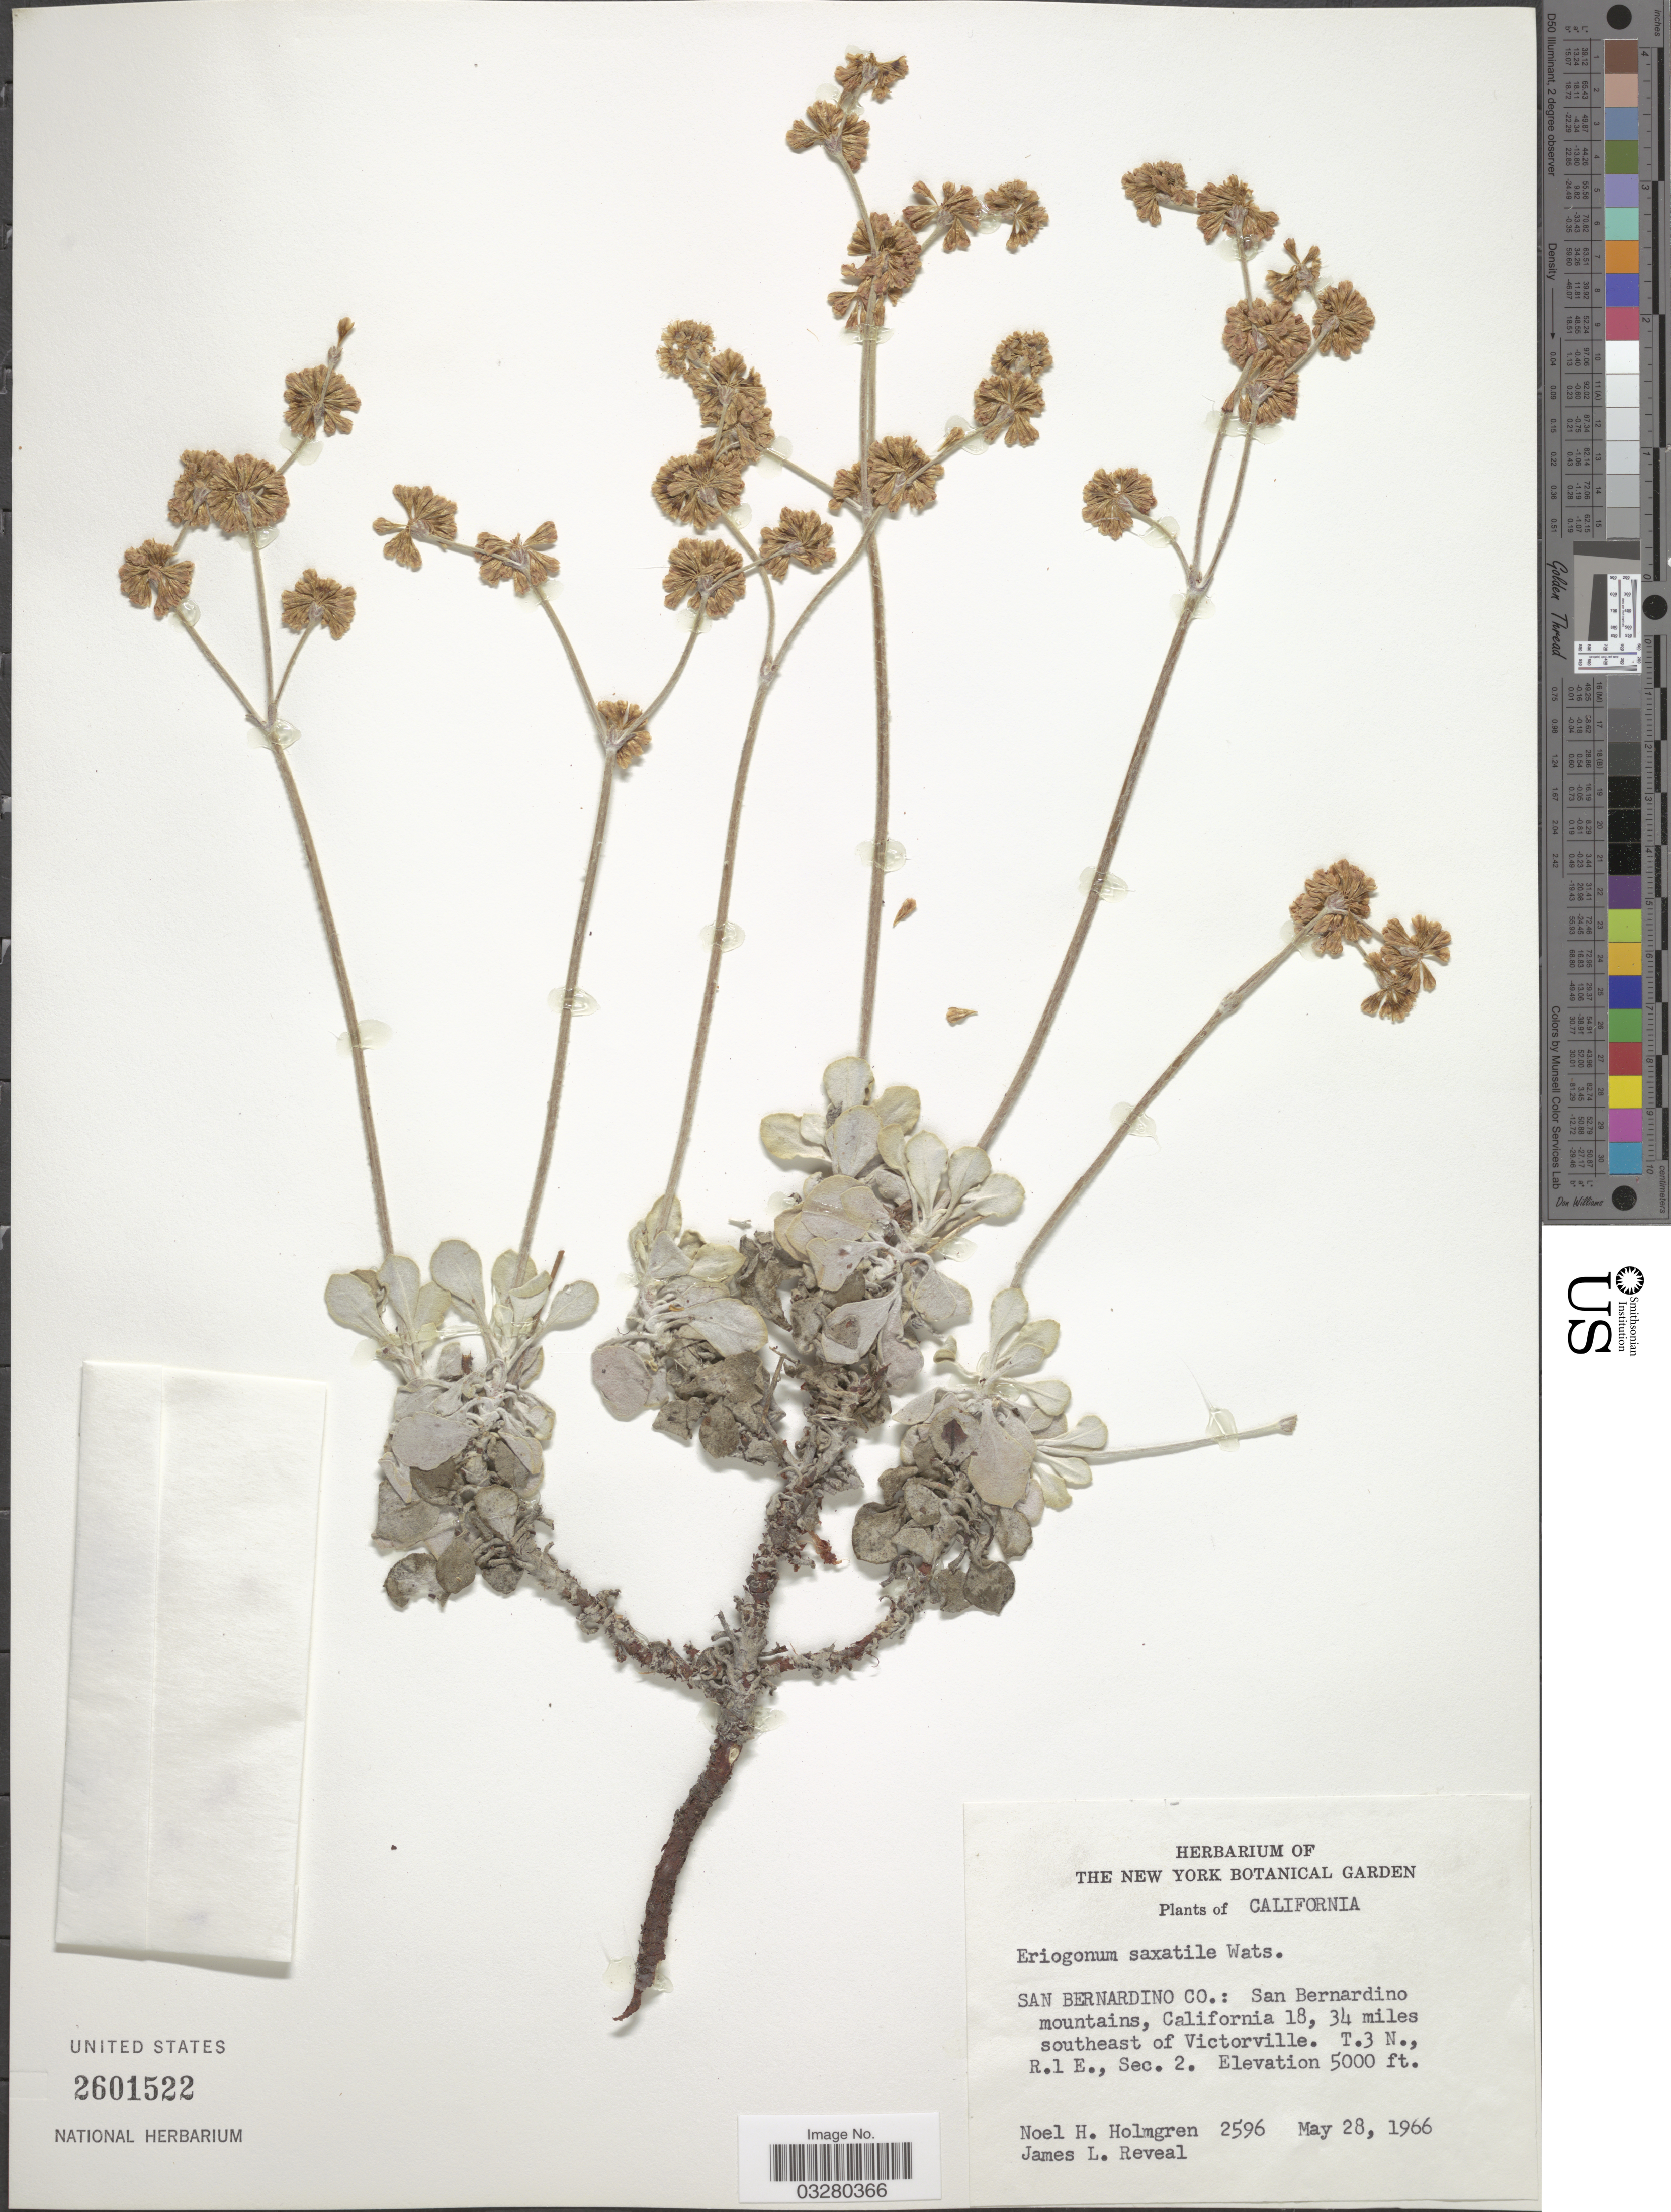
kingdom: Plantae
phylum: Tracheophyta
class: Magnoliopsida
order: Caryophyllales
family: Polygonaceae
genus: Eriogonum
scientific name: Eriogonum saxatile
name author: S. Watson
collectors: N. H. Holmgren & J. L. Reveal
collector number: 2596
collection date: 1966-05-28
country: United States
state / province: California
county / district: San Bernardino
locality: San Bernardino Co.: San Bernardino mountains, California 18, 34 miles southeast of Victorville. T.3 N., R.1 E., Sec. 2.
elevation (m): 1524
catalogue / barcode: US 2601522